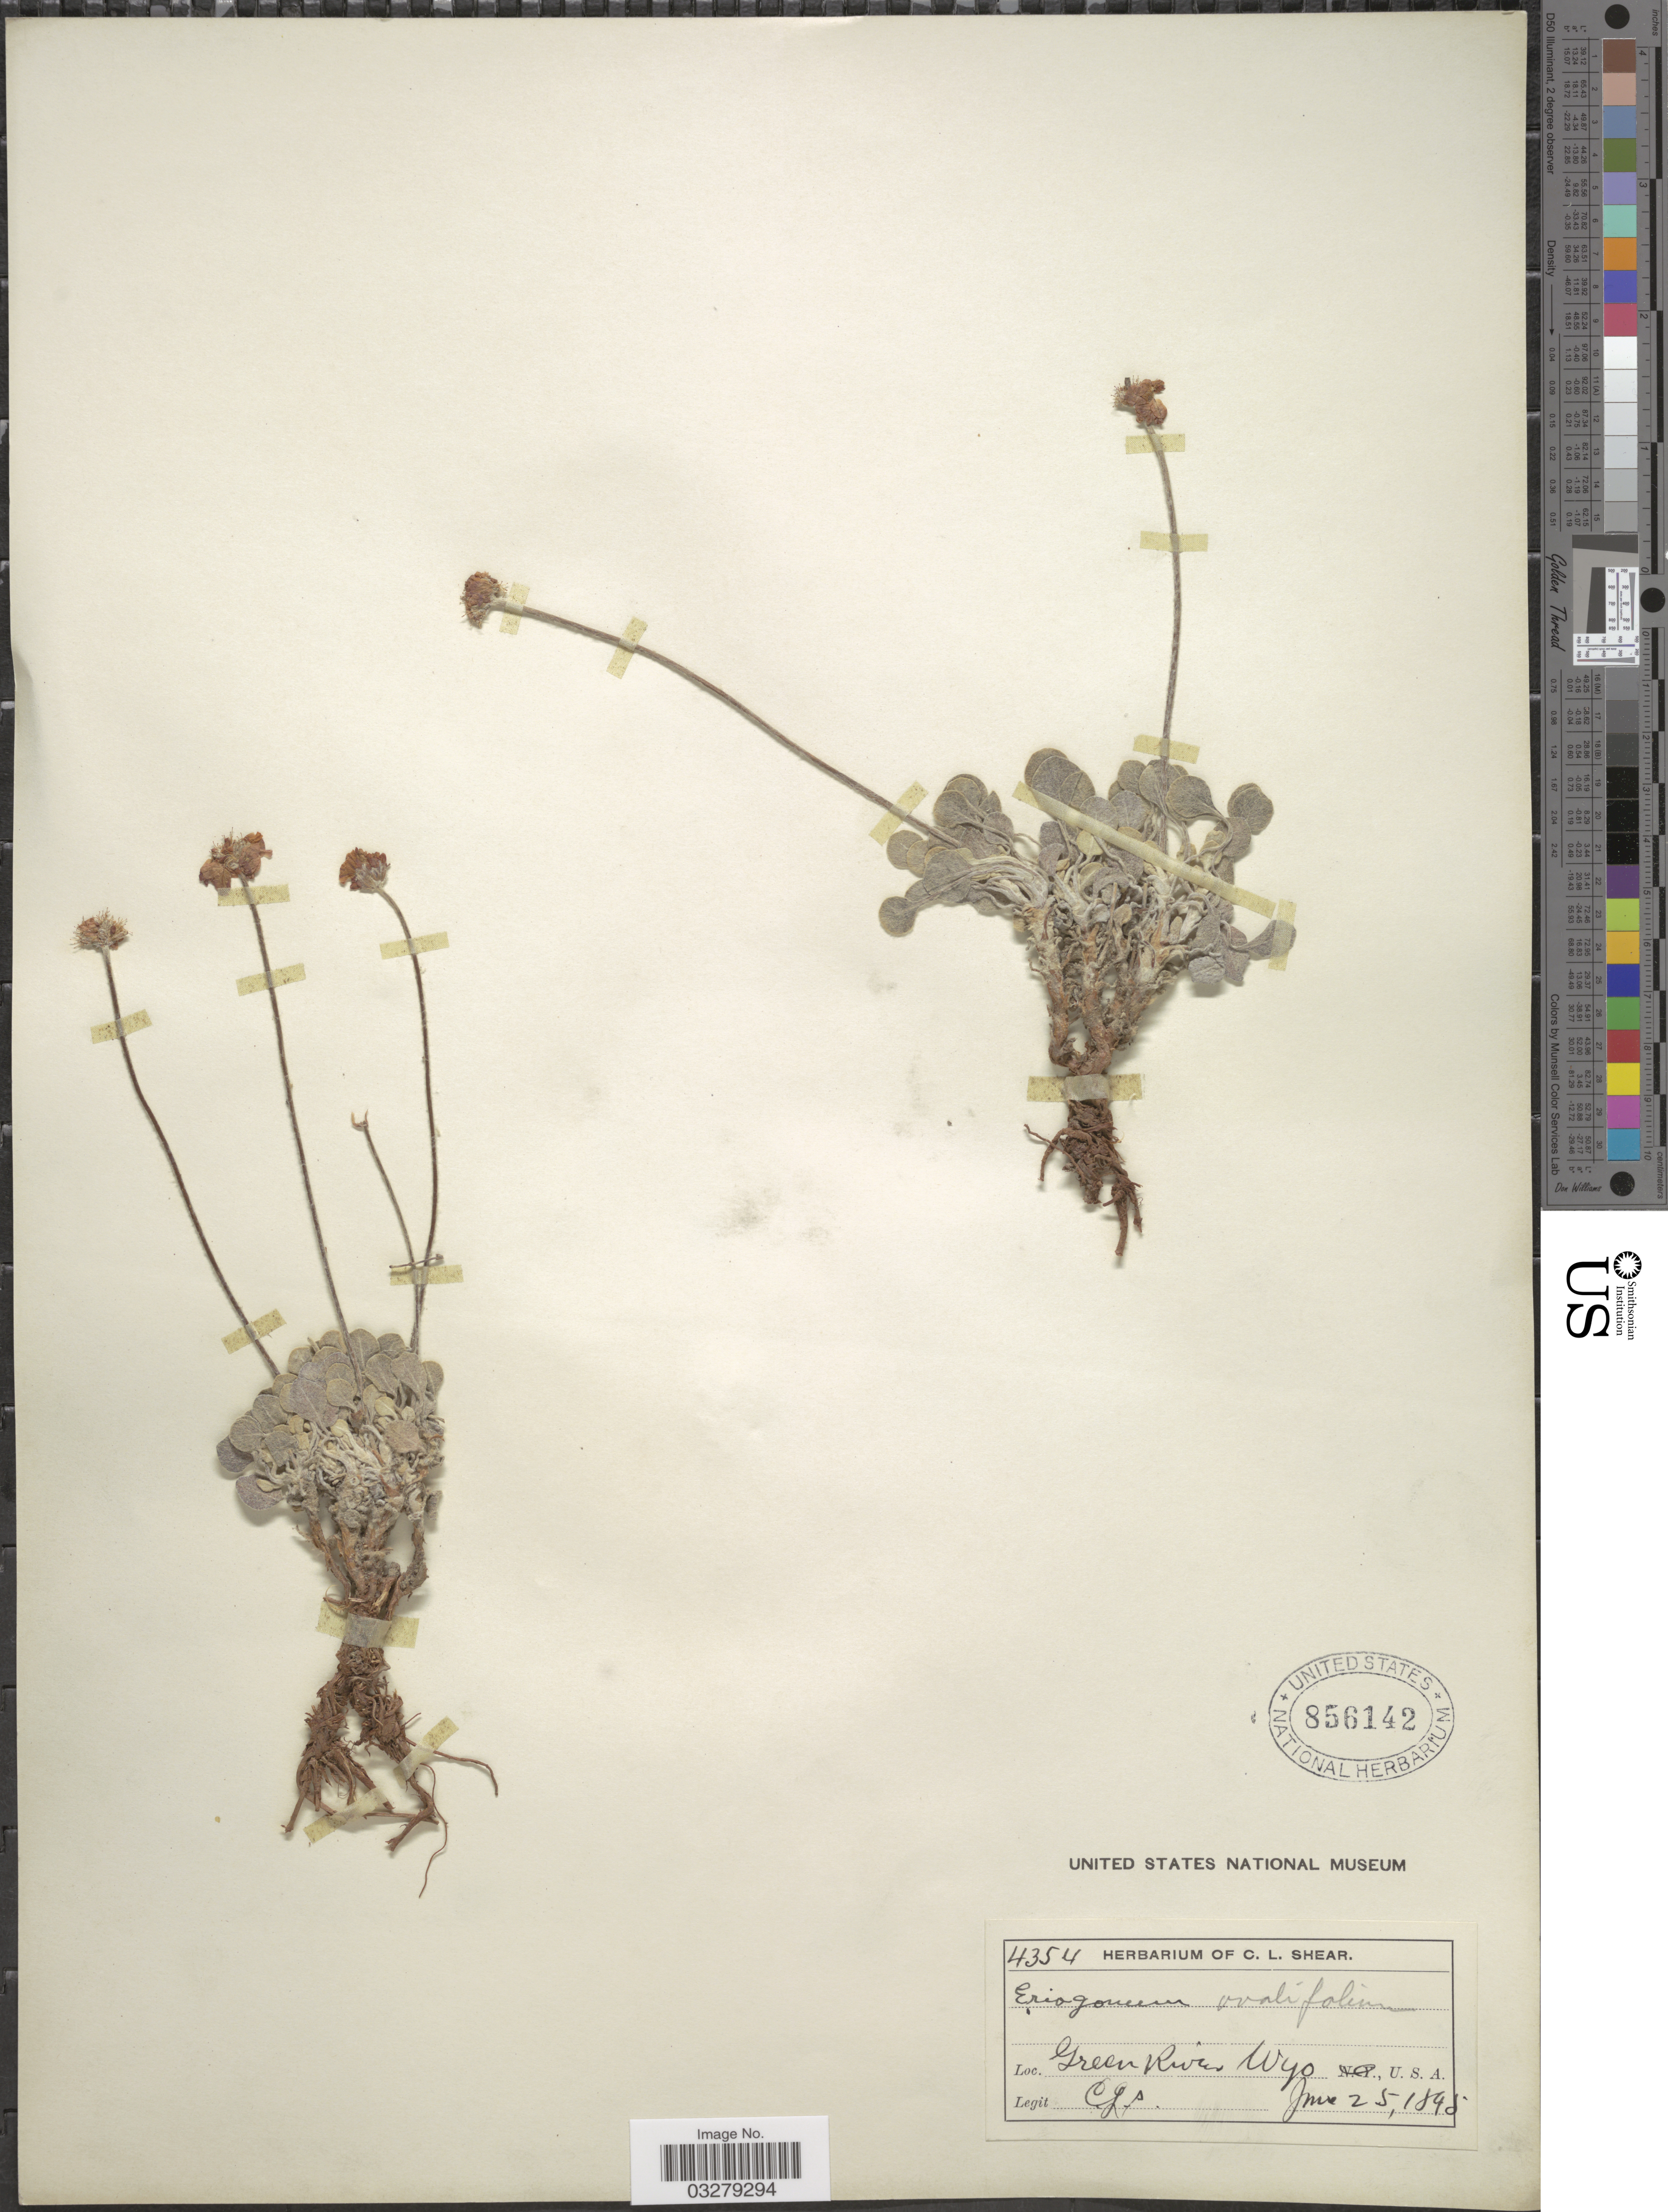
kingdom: Plantae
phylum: Tracheophyta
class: Magnoliopsida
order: Caryophyllales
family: Polygonaceae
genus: Eriogonum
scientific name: Eriogonum ovalifolium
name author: Nutt.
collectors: C. L. Shear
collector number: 4354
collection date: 1845-06-25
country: United States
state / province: Wyoming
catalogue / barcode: US 856142